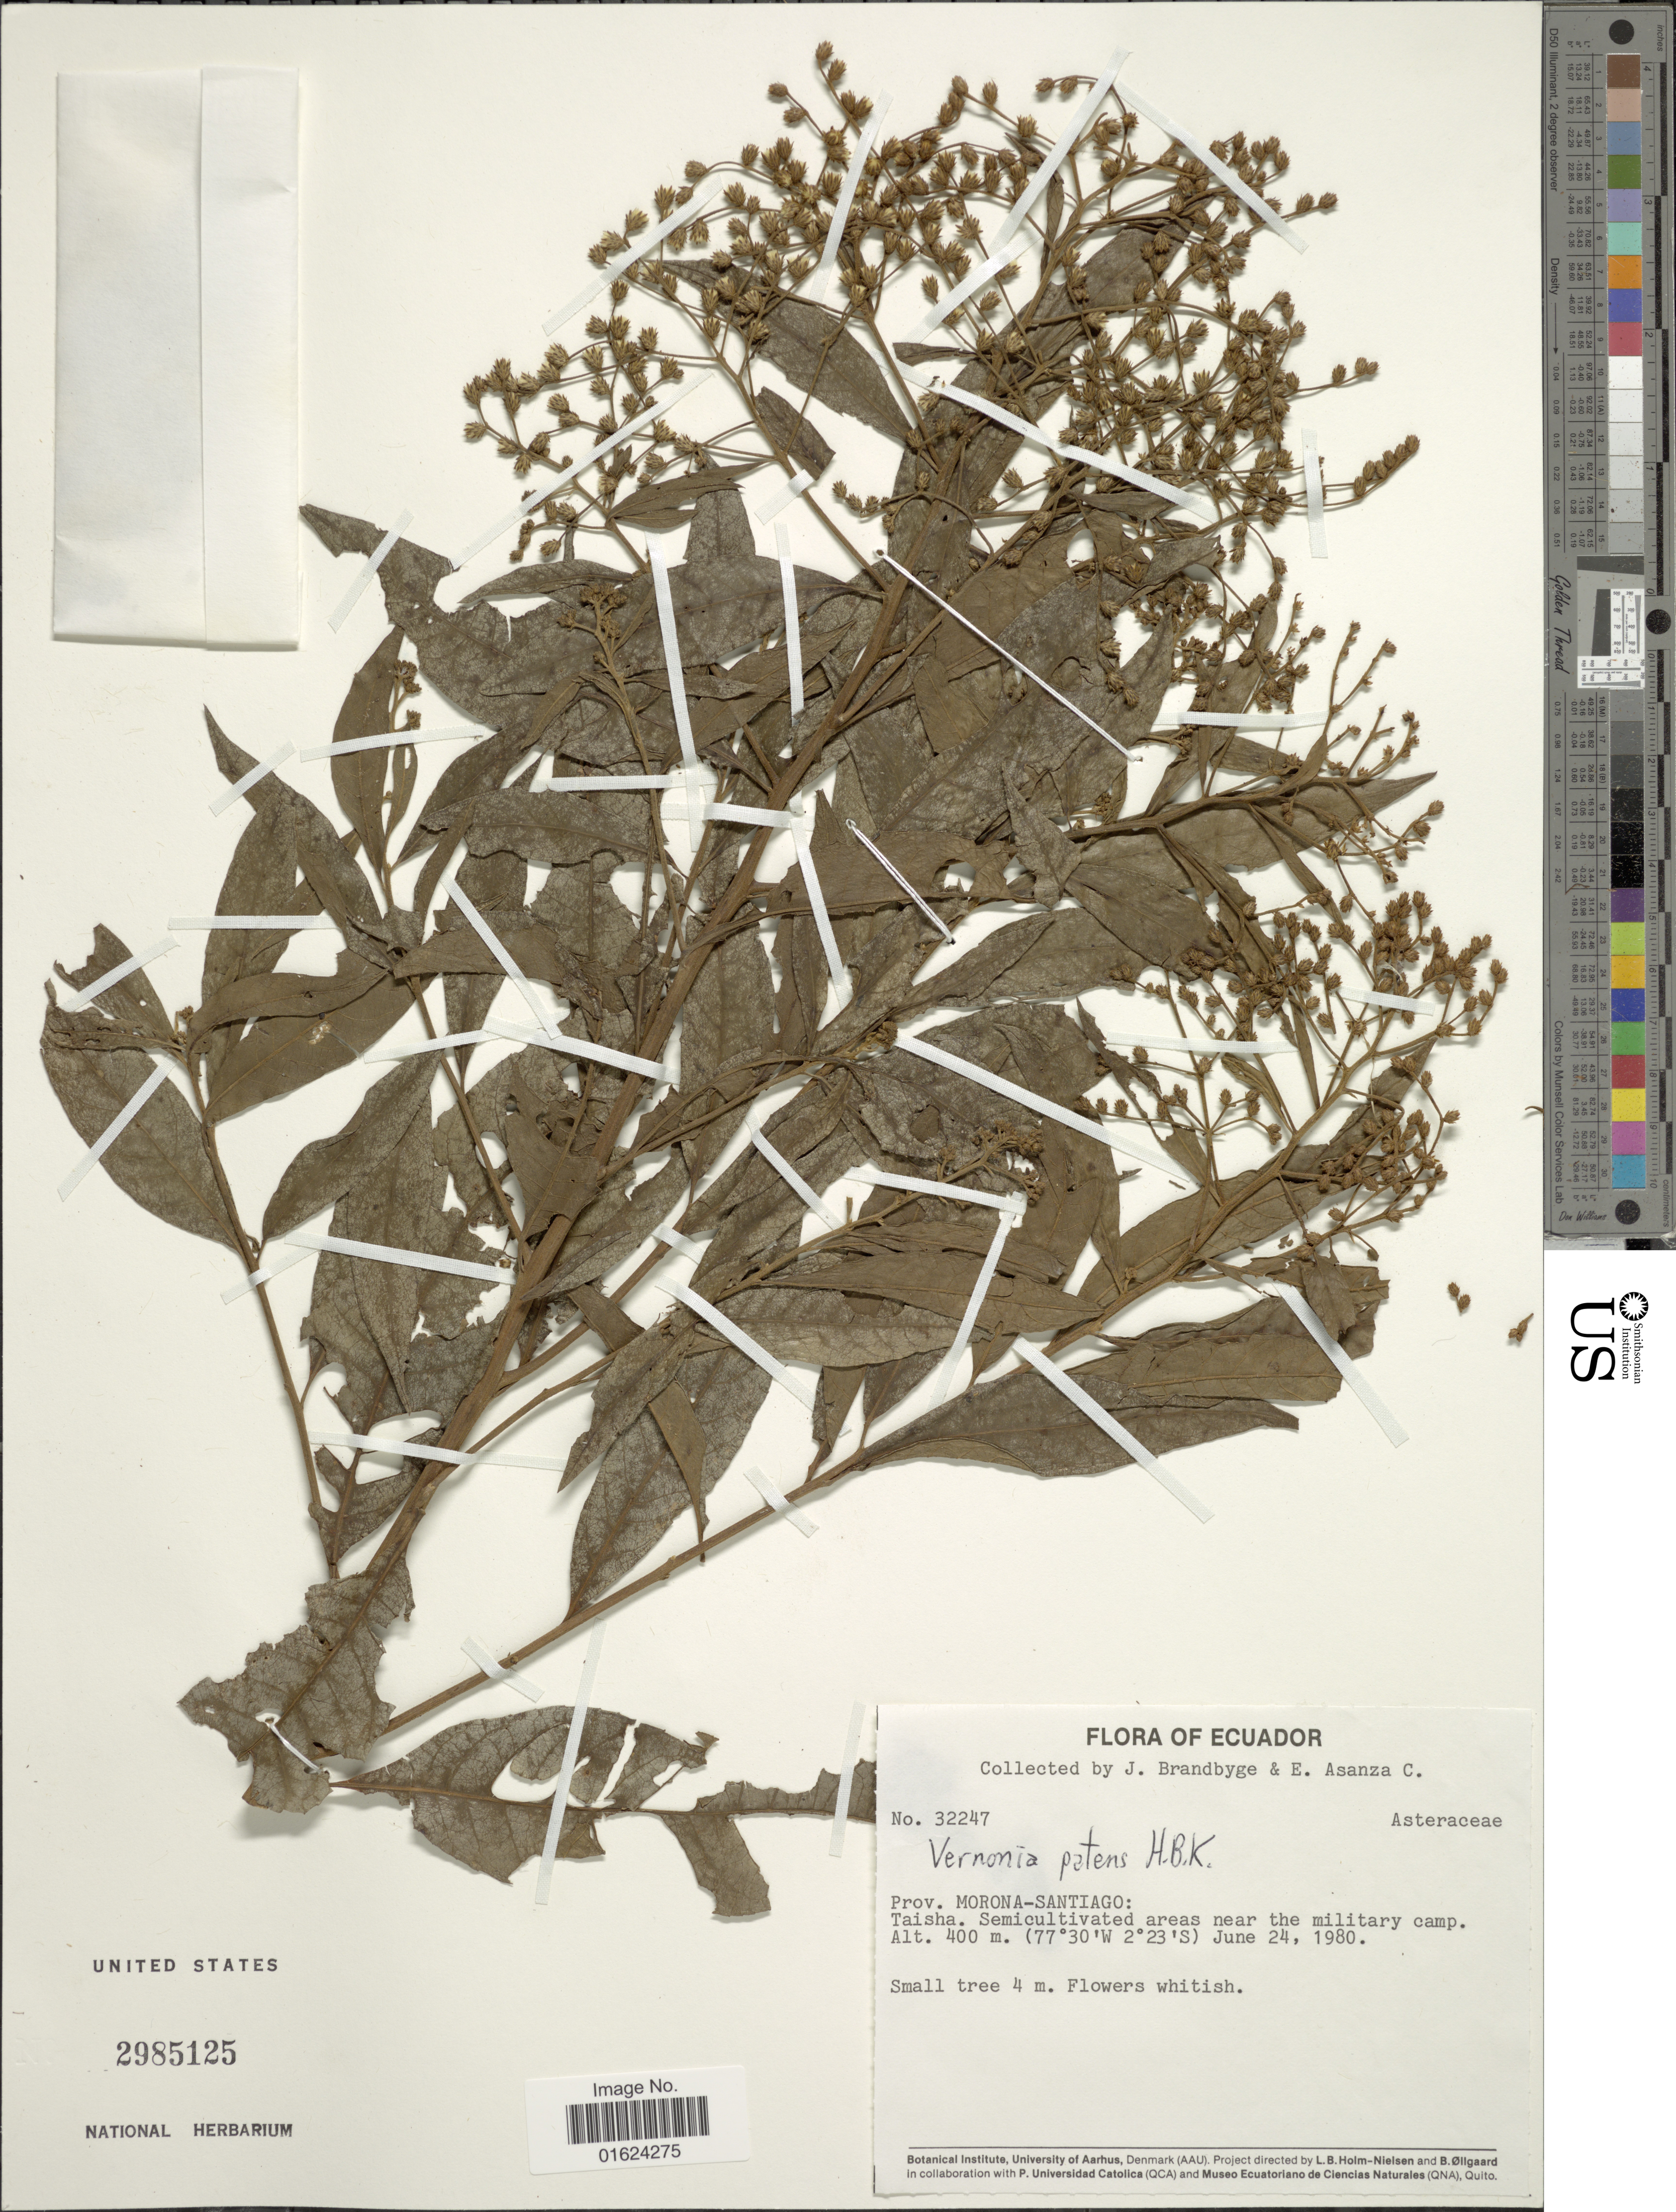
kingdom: Plantae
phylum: Tracheophyta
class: Magnoliopsida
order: Asterales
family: Asteraceae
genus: Vernonanthura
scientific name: Vernonanthura patens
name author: (Kunth) H. Rob.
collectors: J. Brandbyge & E. Asanza C.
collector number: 32247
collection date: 1980-06-24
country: Ecuador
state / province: Morona-Santiago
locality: Ecuador, Prov. Morona-Santiago, Taisha, Semicultivated areas near the military camp.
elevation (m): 400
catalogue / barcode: US 2985125